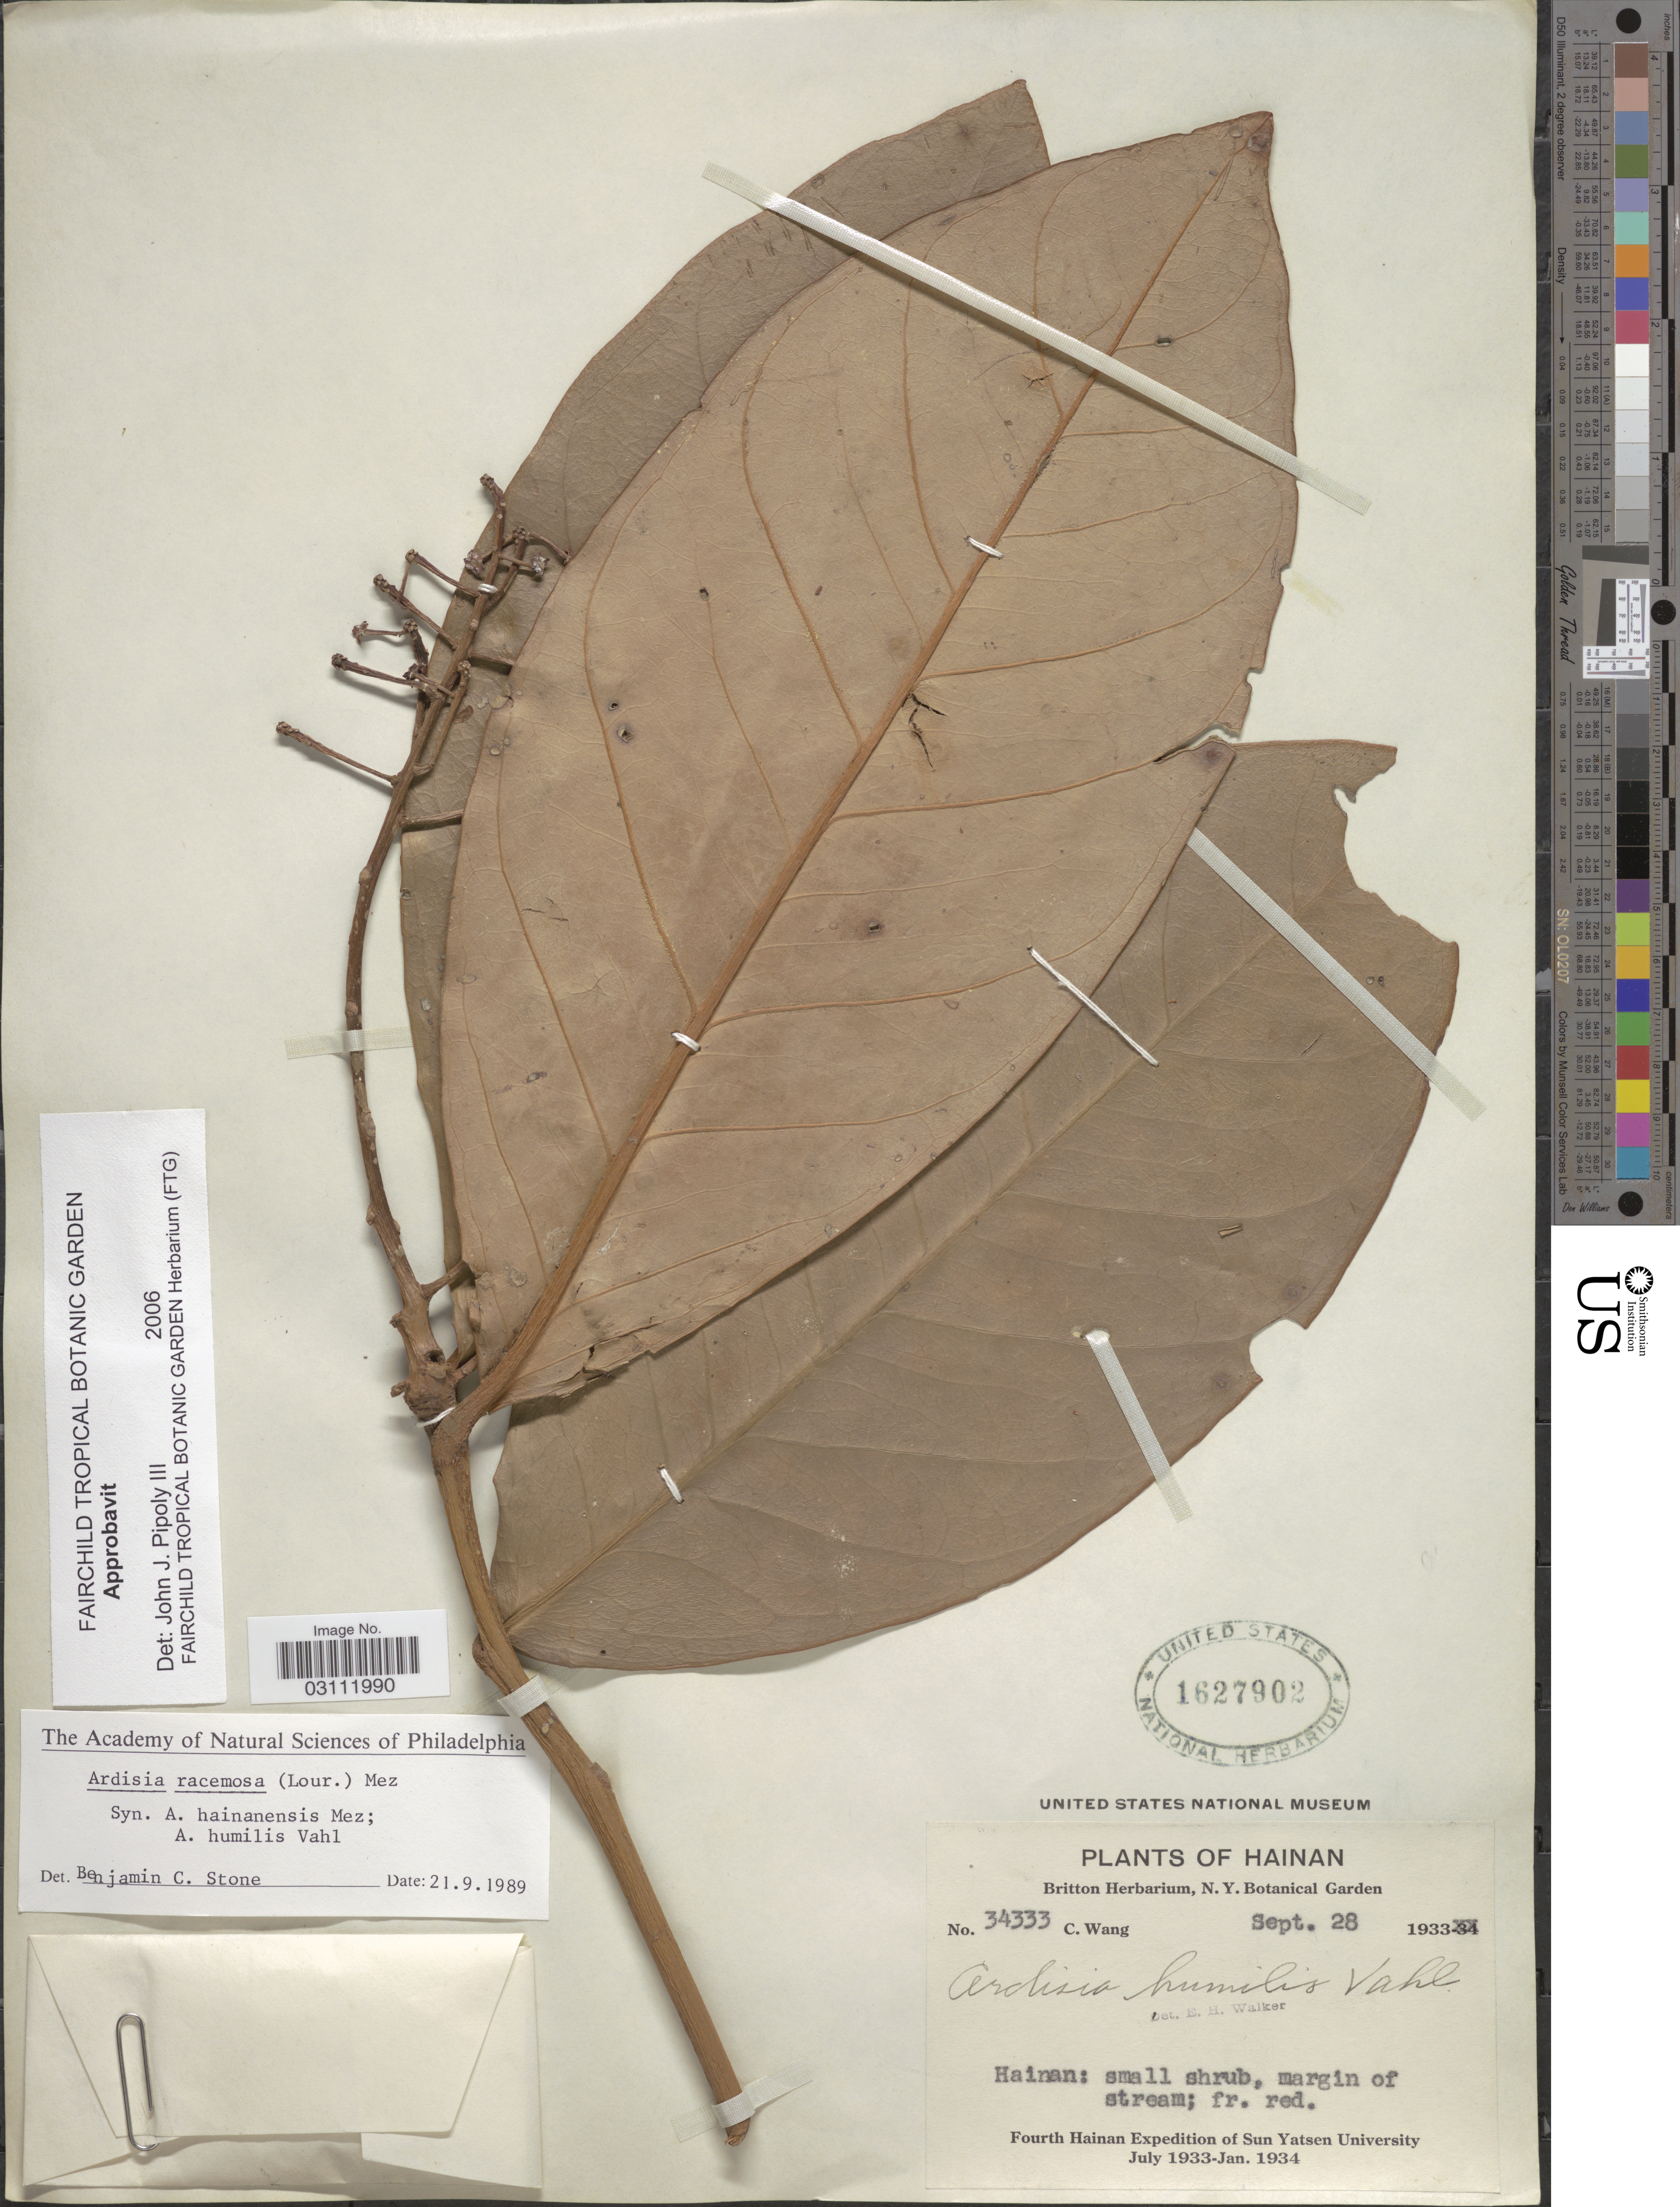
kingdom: Plantae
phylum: Tracheophyta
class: Magnoliopsida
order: Ericales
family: Primulaceae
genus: Ardisia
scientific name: Ardisia racemosa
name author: R.T. Baker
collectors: C. Wang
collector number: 34333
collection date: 1933-09-28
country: China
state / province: Hainan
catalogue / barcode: US 1627902